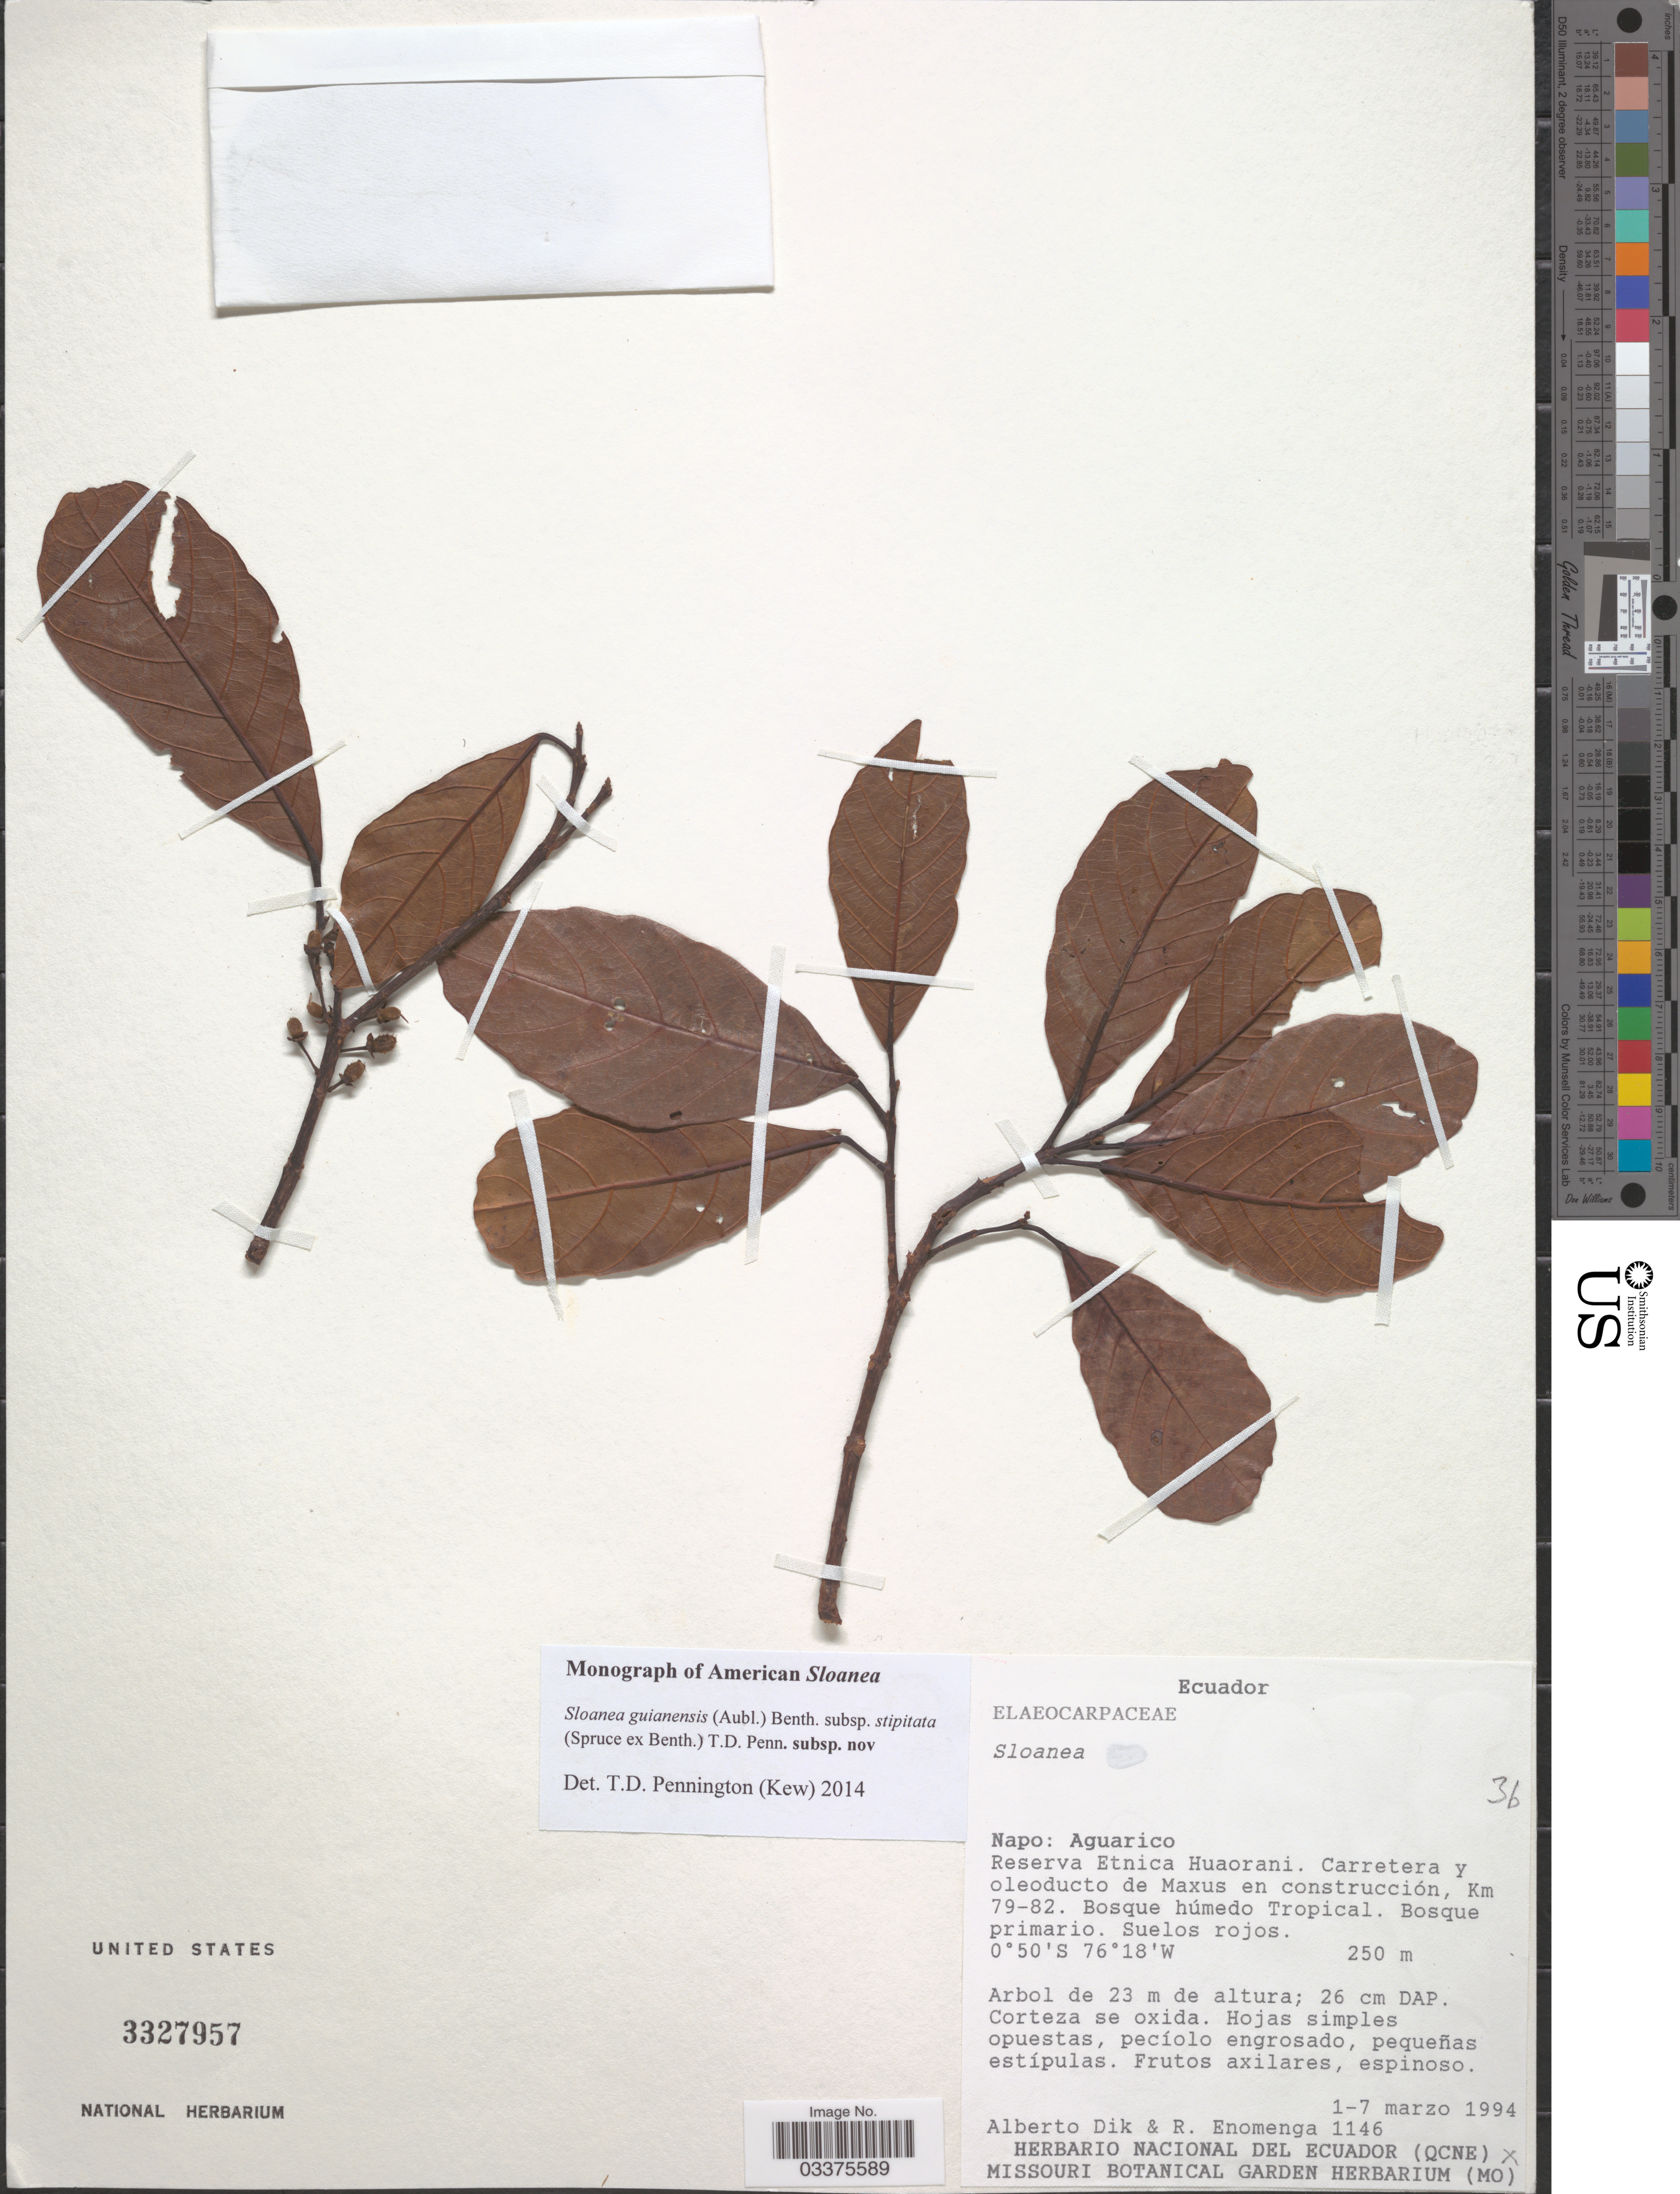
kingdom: Plantae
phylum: Tracheophyta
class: Magnoliopsida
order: Oxalidales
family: Elaeocarpaceae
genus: Sloanea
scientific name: Sloanea guianensis subsp. stipitata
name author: (Spruce ex Benth.) T.D. Penn.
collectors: A. Dik & R. Enomenga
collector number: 1146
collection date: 1994-03-01/1994-03-07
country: Ecuador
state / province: Napo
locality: Aguarico, Reserva Etnica Huaorani. Carretera y oleoducto de Maxus en construcción, Km 79-82.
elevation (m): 250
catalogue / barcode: US 3327957